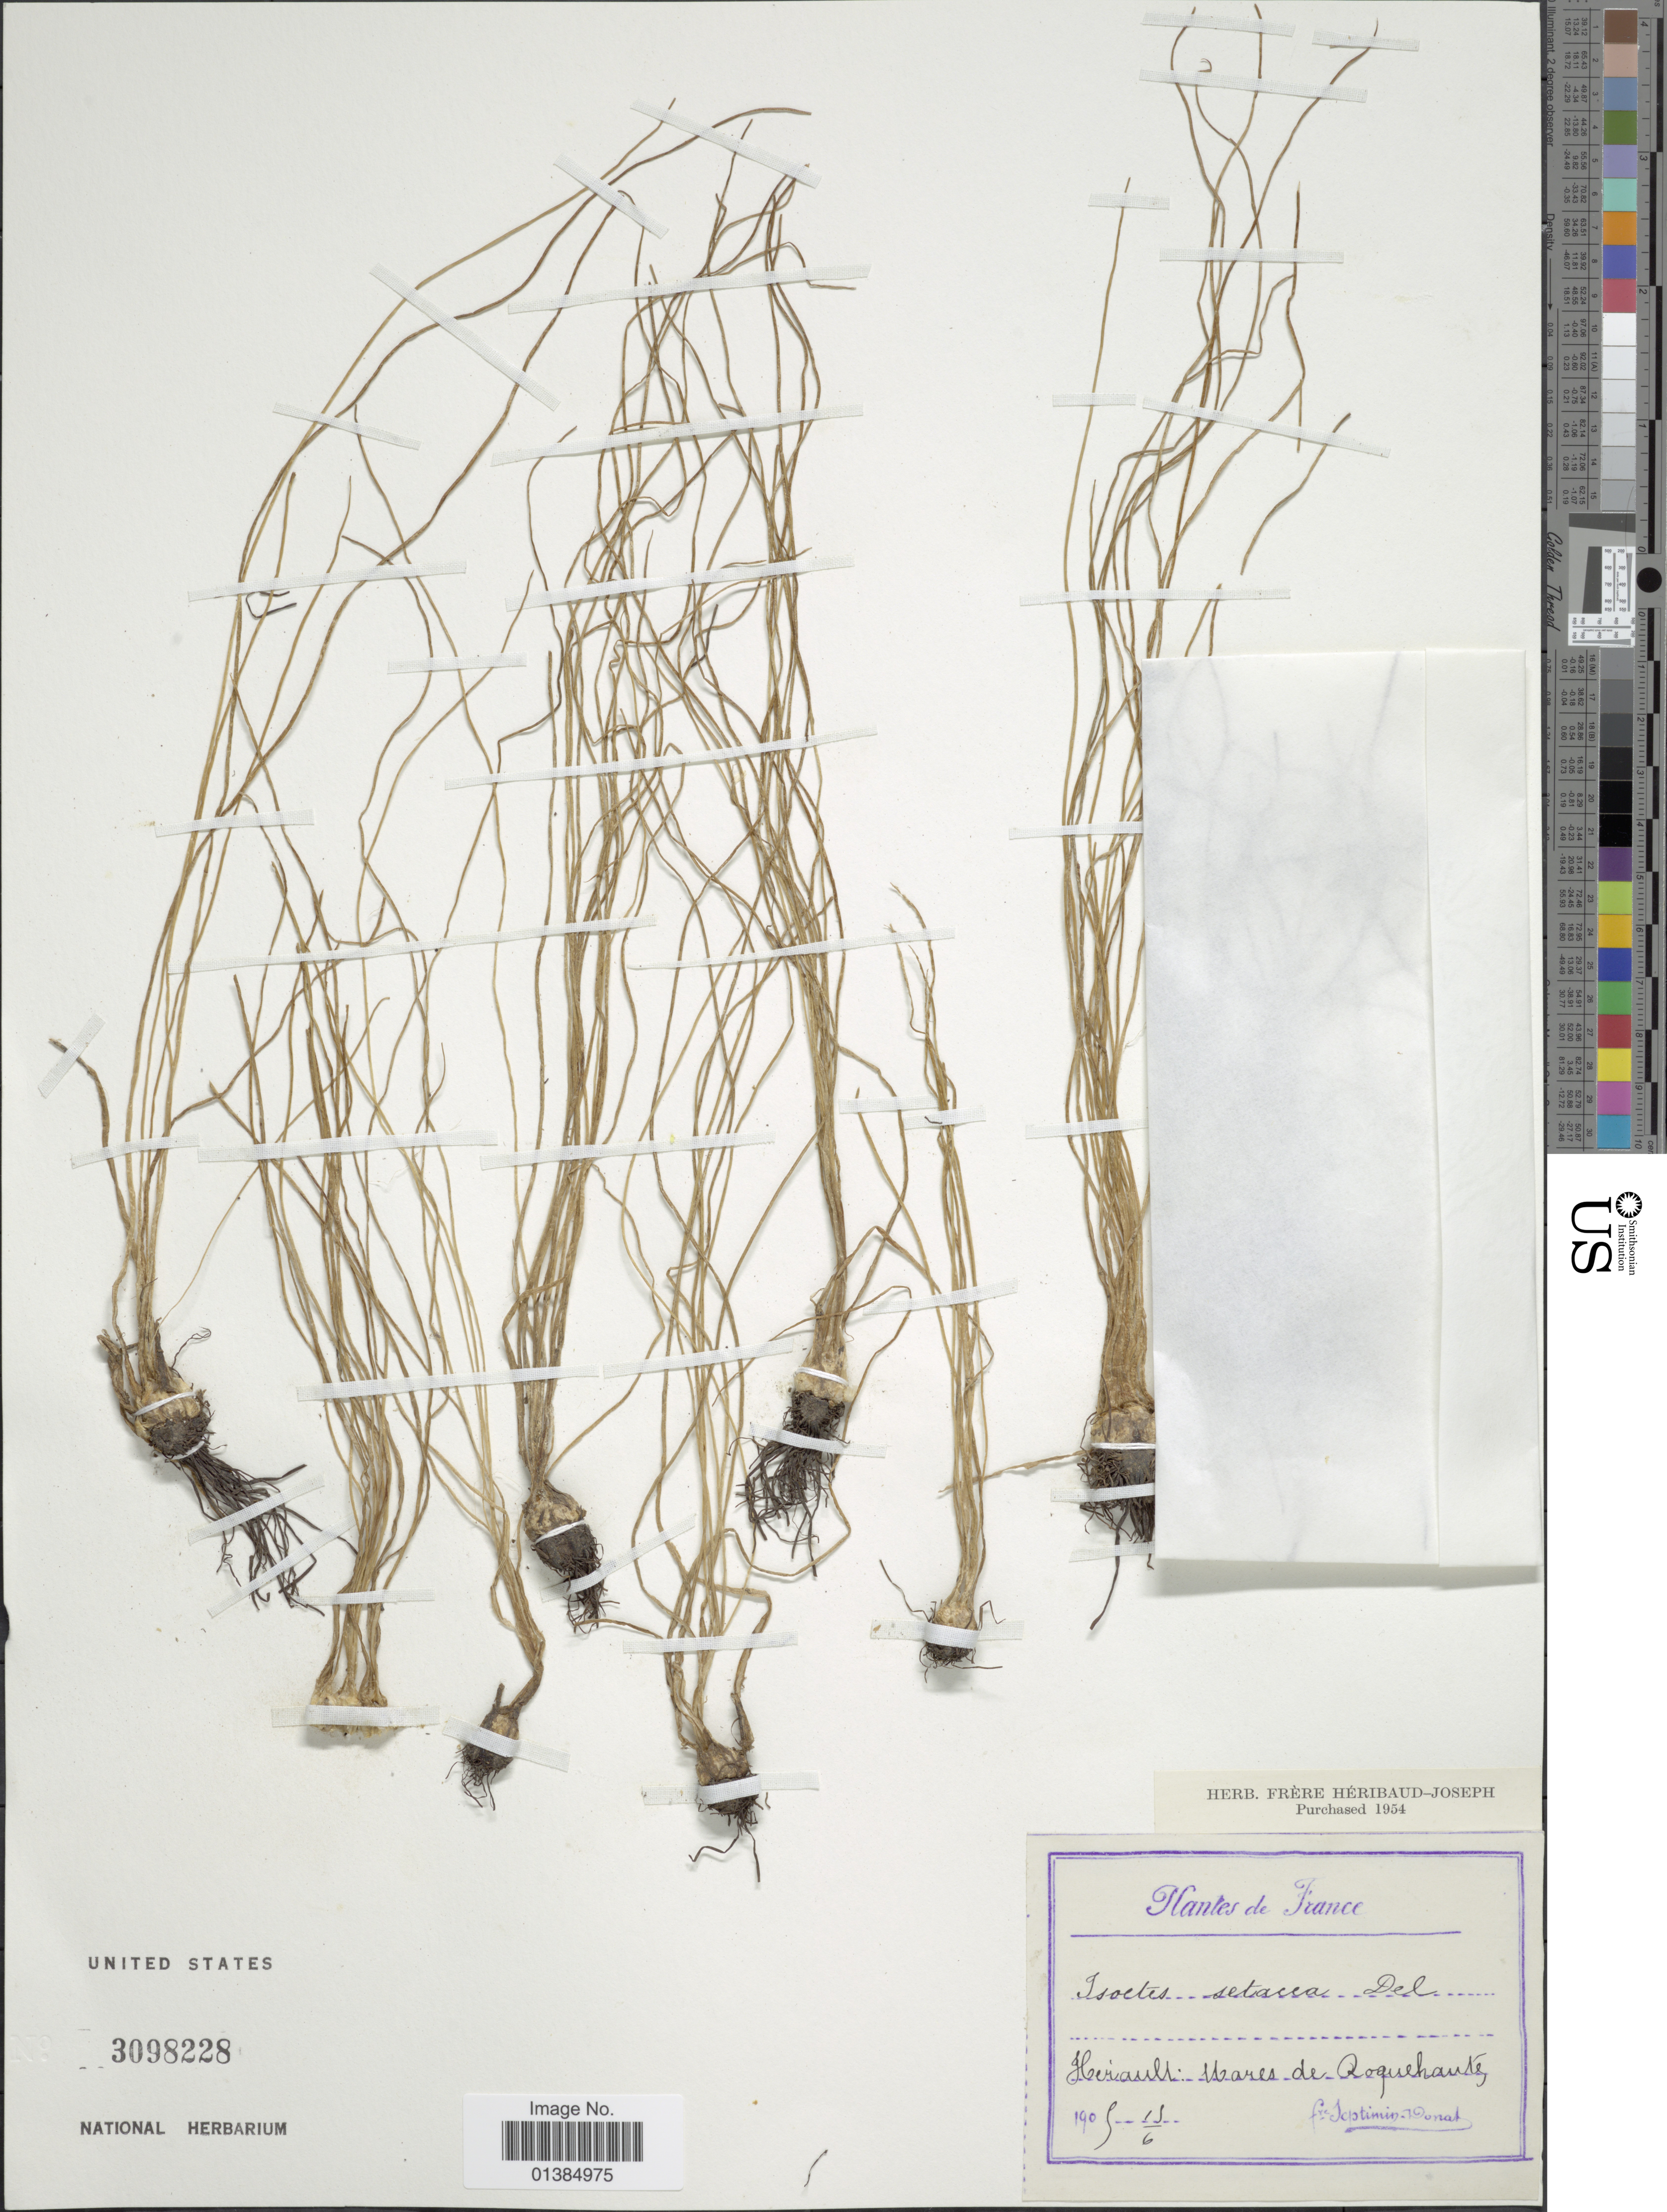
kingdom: Plantae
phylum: Tracheophyta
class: Lycopodiopsida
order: Isoetales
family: Isoetaceae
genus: Isoetes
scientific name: Isoetes velata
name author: A. Braun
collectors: F. Septimin-Donat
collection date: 1909-06-19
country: France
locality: Hérault: Mares de Roquehautes.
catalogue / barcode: US 3098228